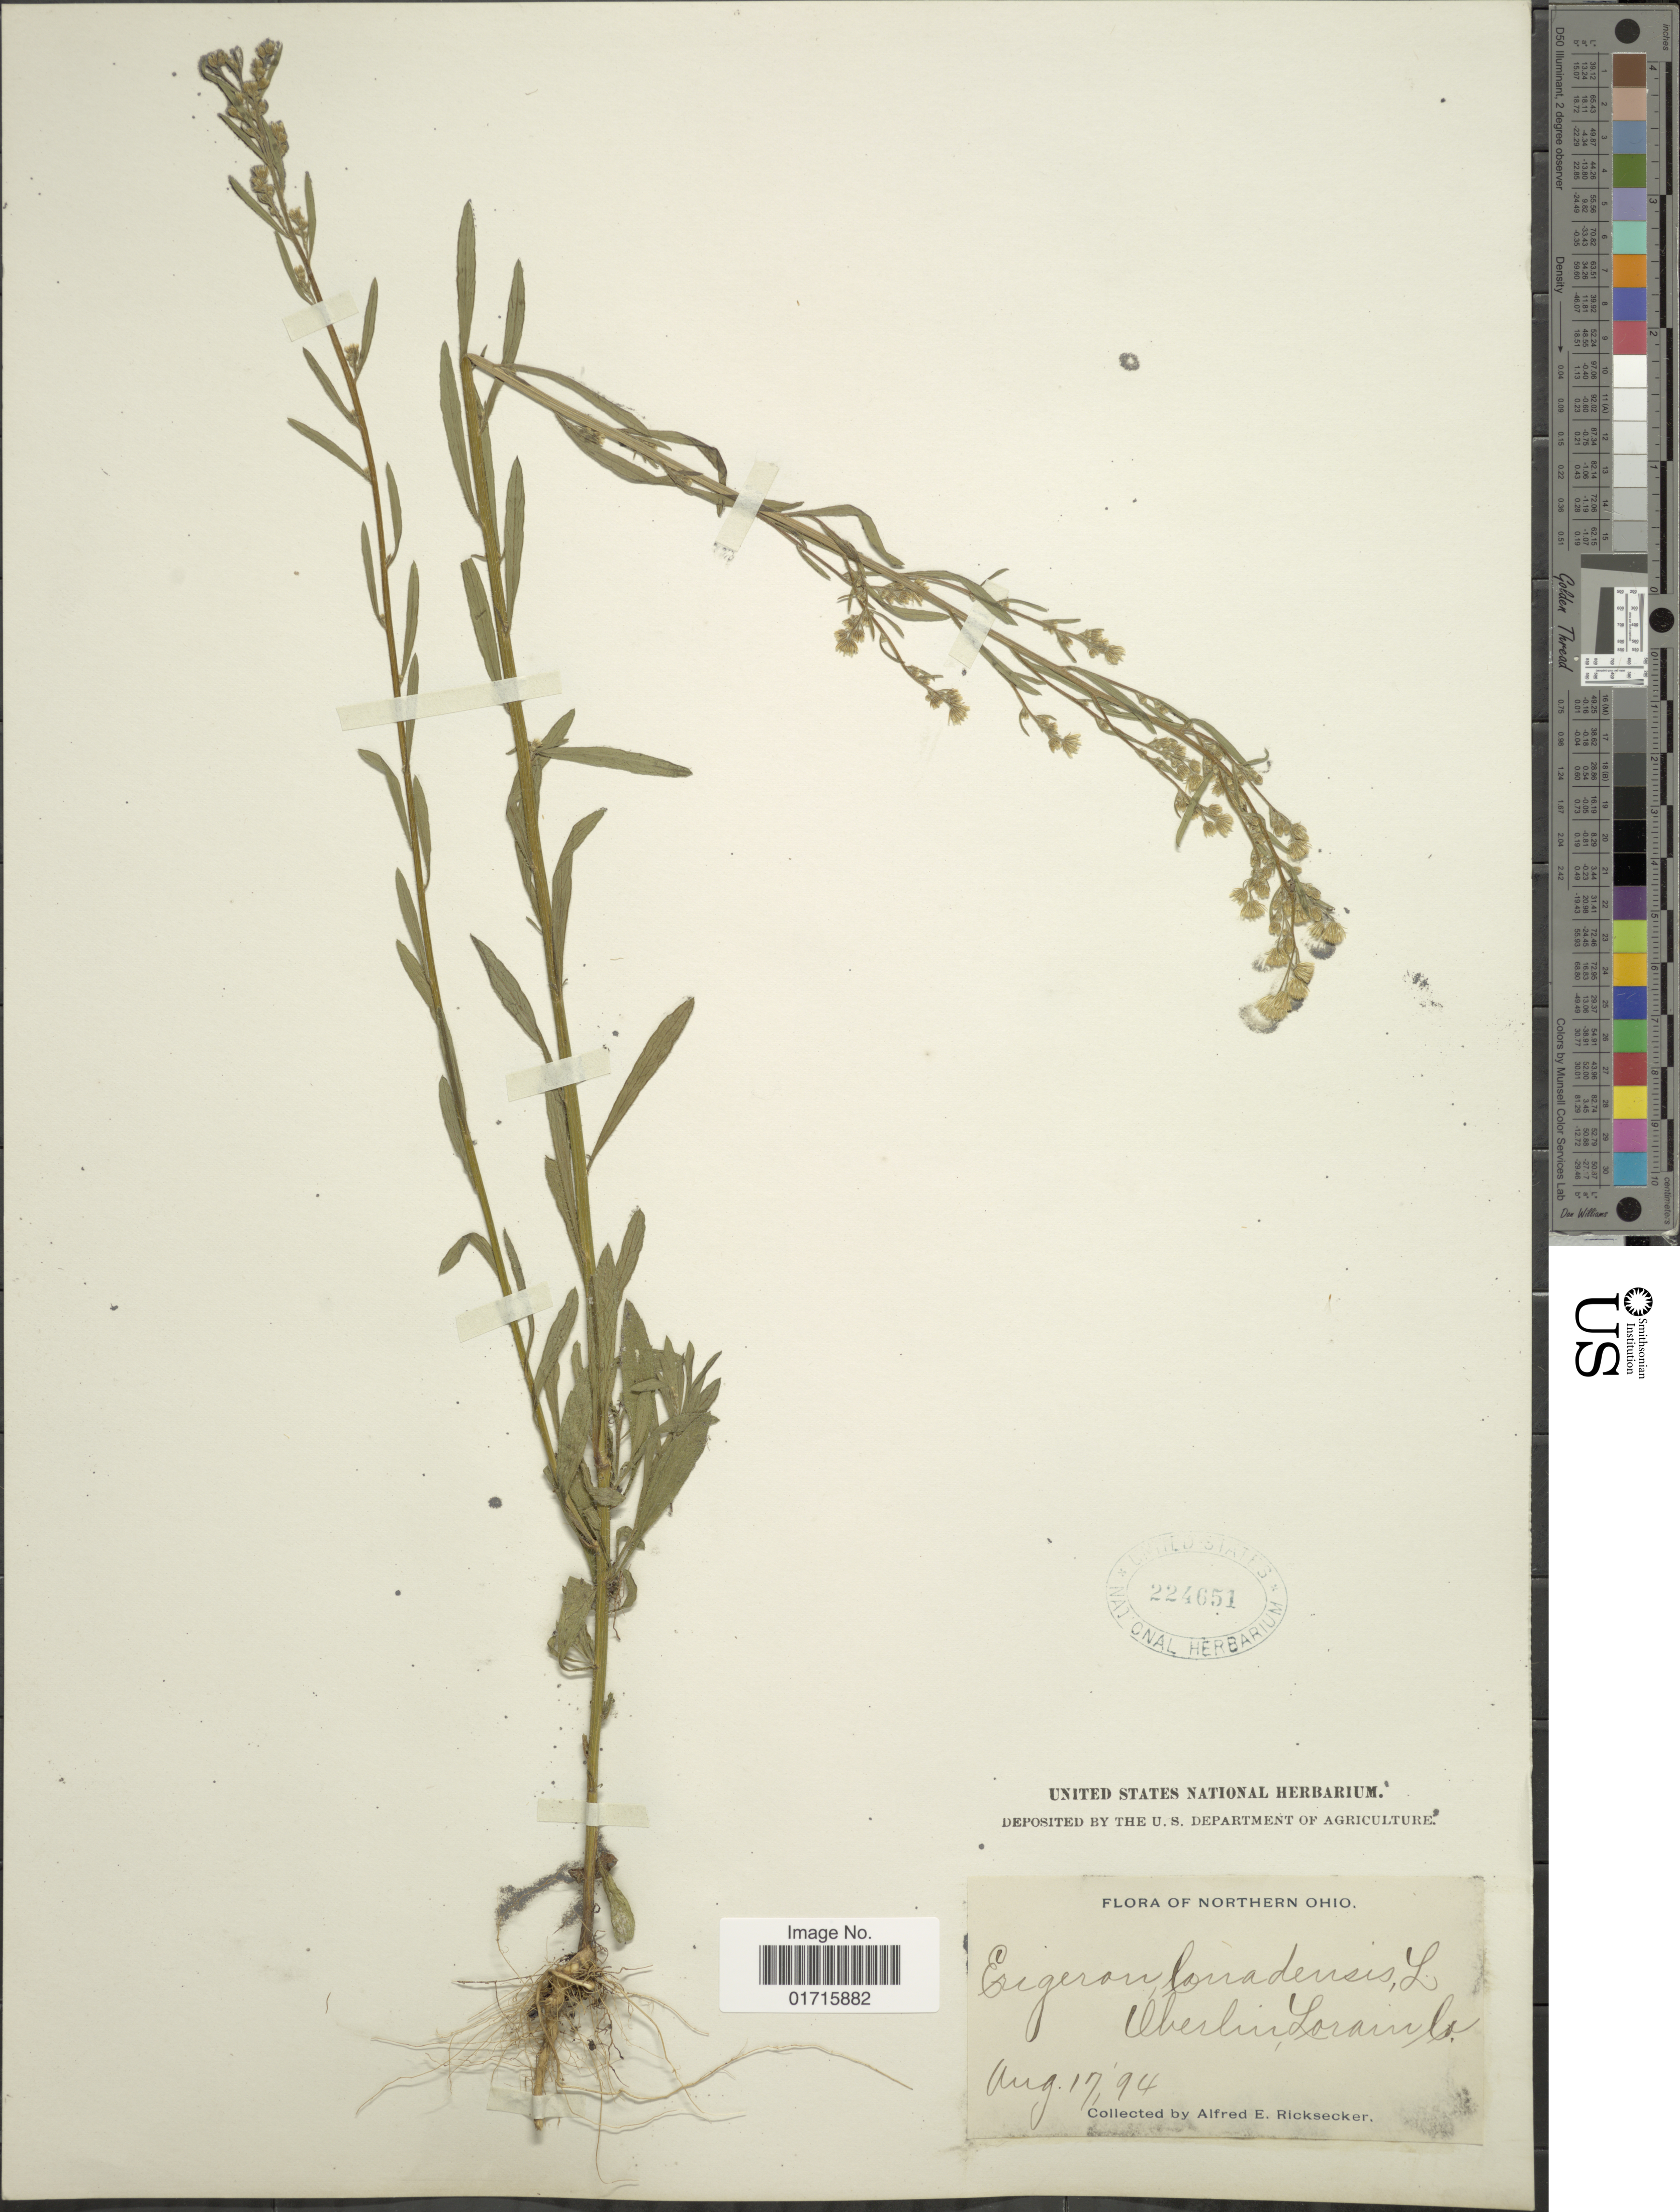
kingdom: Plantae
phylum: Tracheophyta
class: Magnoliopsida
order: Asterales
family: Asteraceae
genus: Conyza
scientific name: Conyza canadensis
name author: (L.) Cronq.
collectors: A. E. Ricksecker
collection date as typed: Transcribed d/m/y: 17/8/94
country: United States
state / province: Ohio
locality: Northern Ohio. Oberlin, Lorain Co.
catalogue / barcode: US 224651